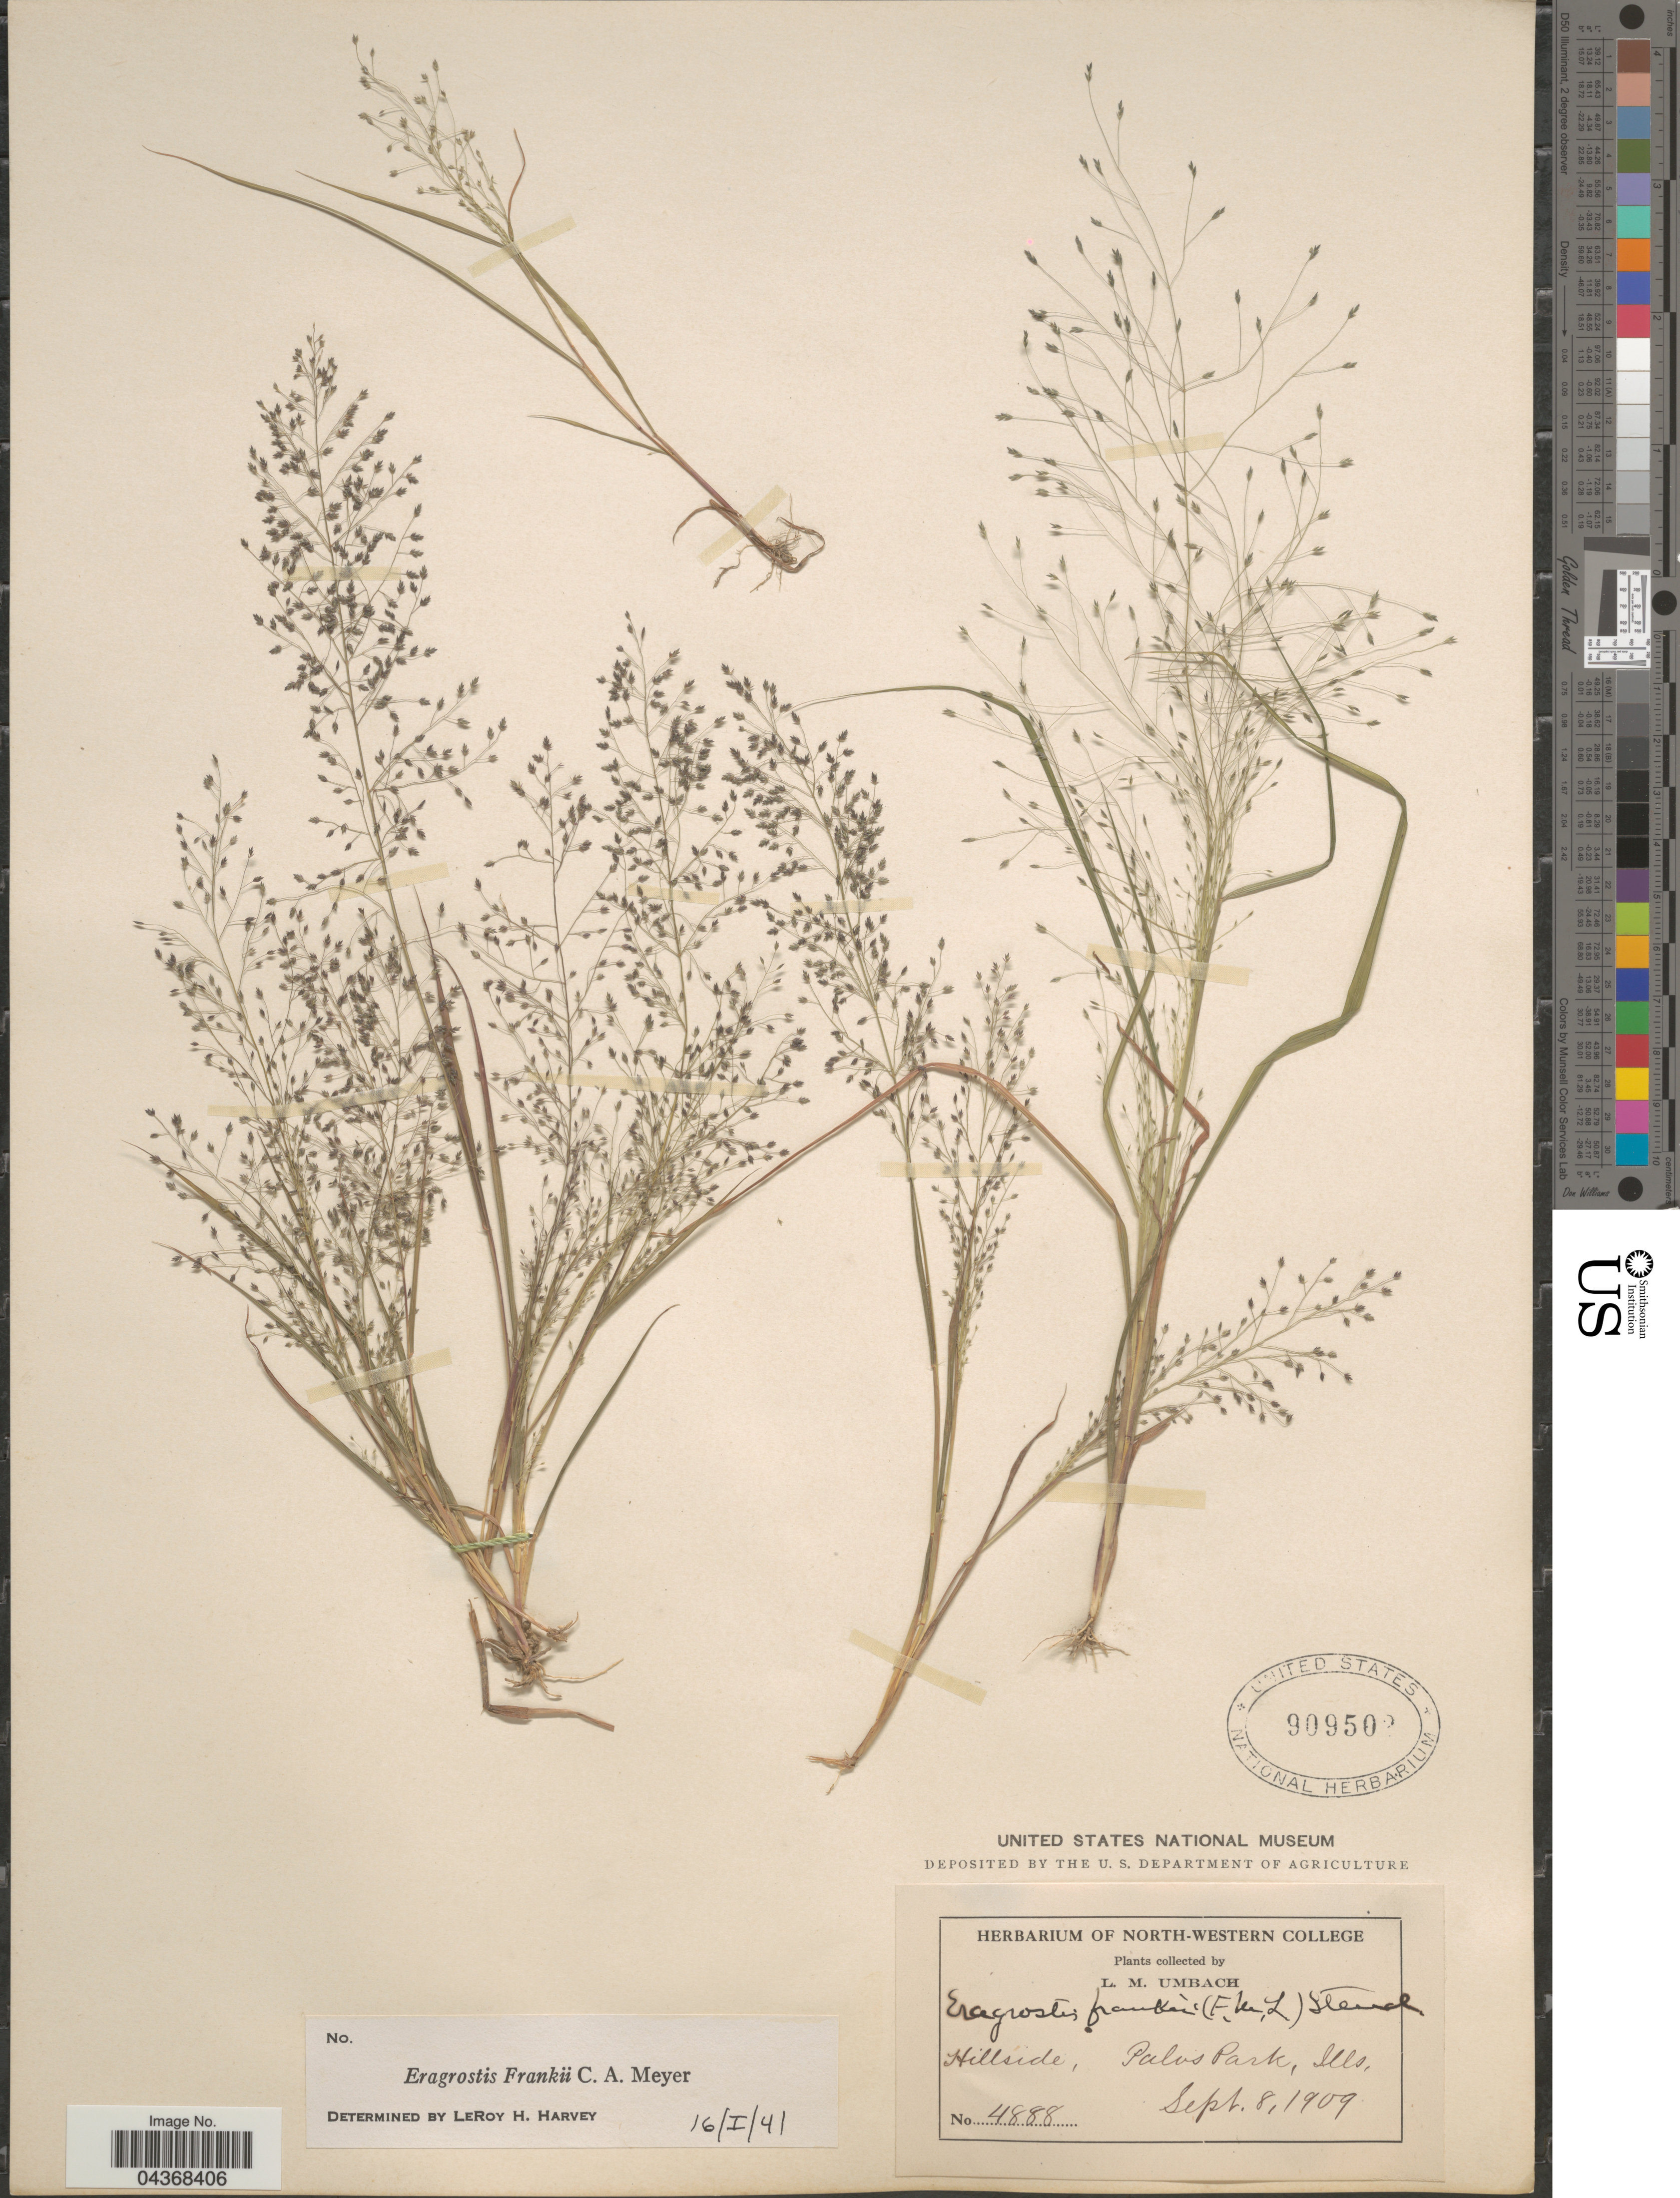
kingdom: Plantae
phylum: Tracheophyta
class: Liliopsida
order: Poales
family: Poaceae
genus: Eragrostis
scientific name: Eragrostis frankii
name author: C.A. Mey. ex Steud.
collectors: L. M. Umbach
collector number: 4888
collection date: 1909-09-08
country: United States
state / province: Illinois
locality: Hillside, Palos Park.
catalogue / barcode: US 909502